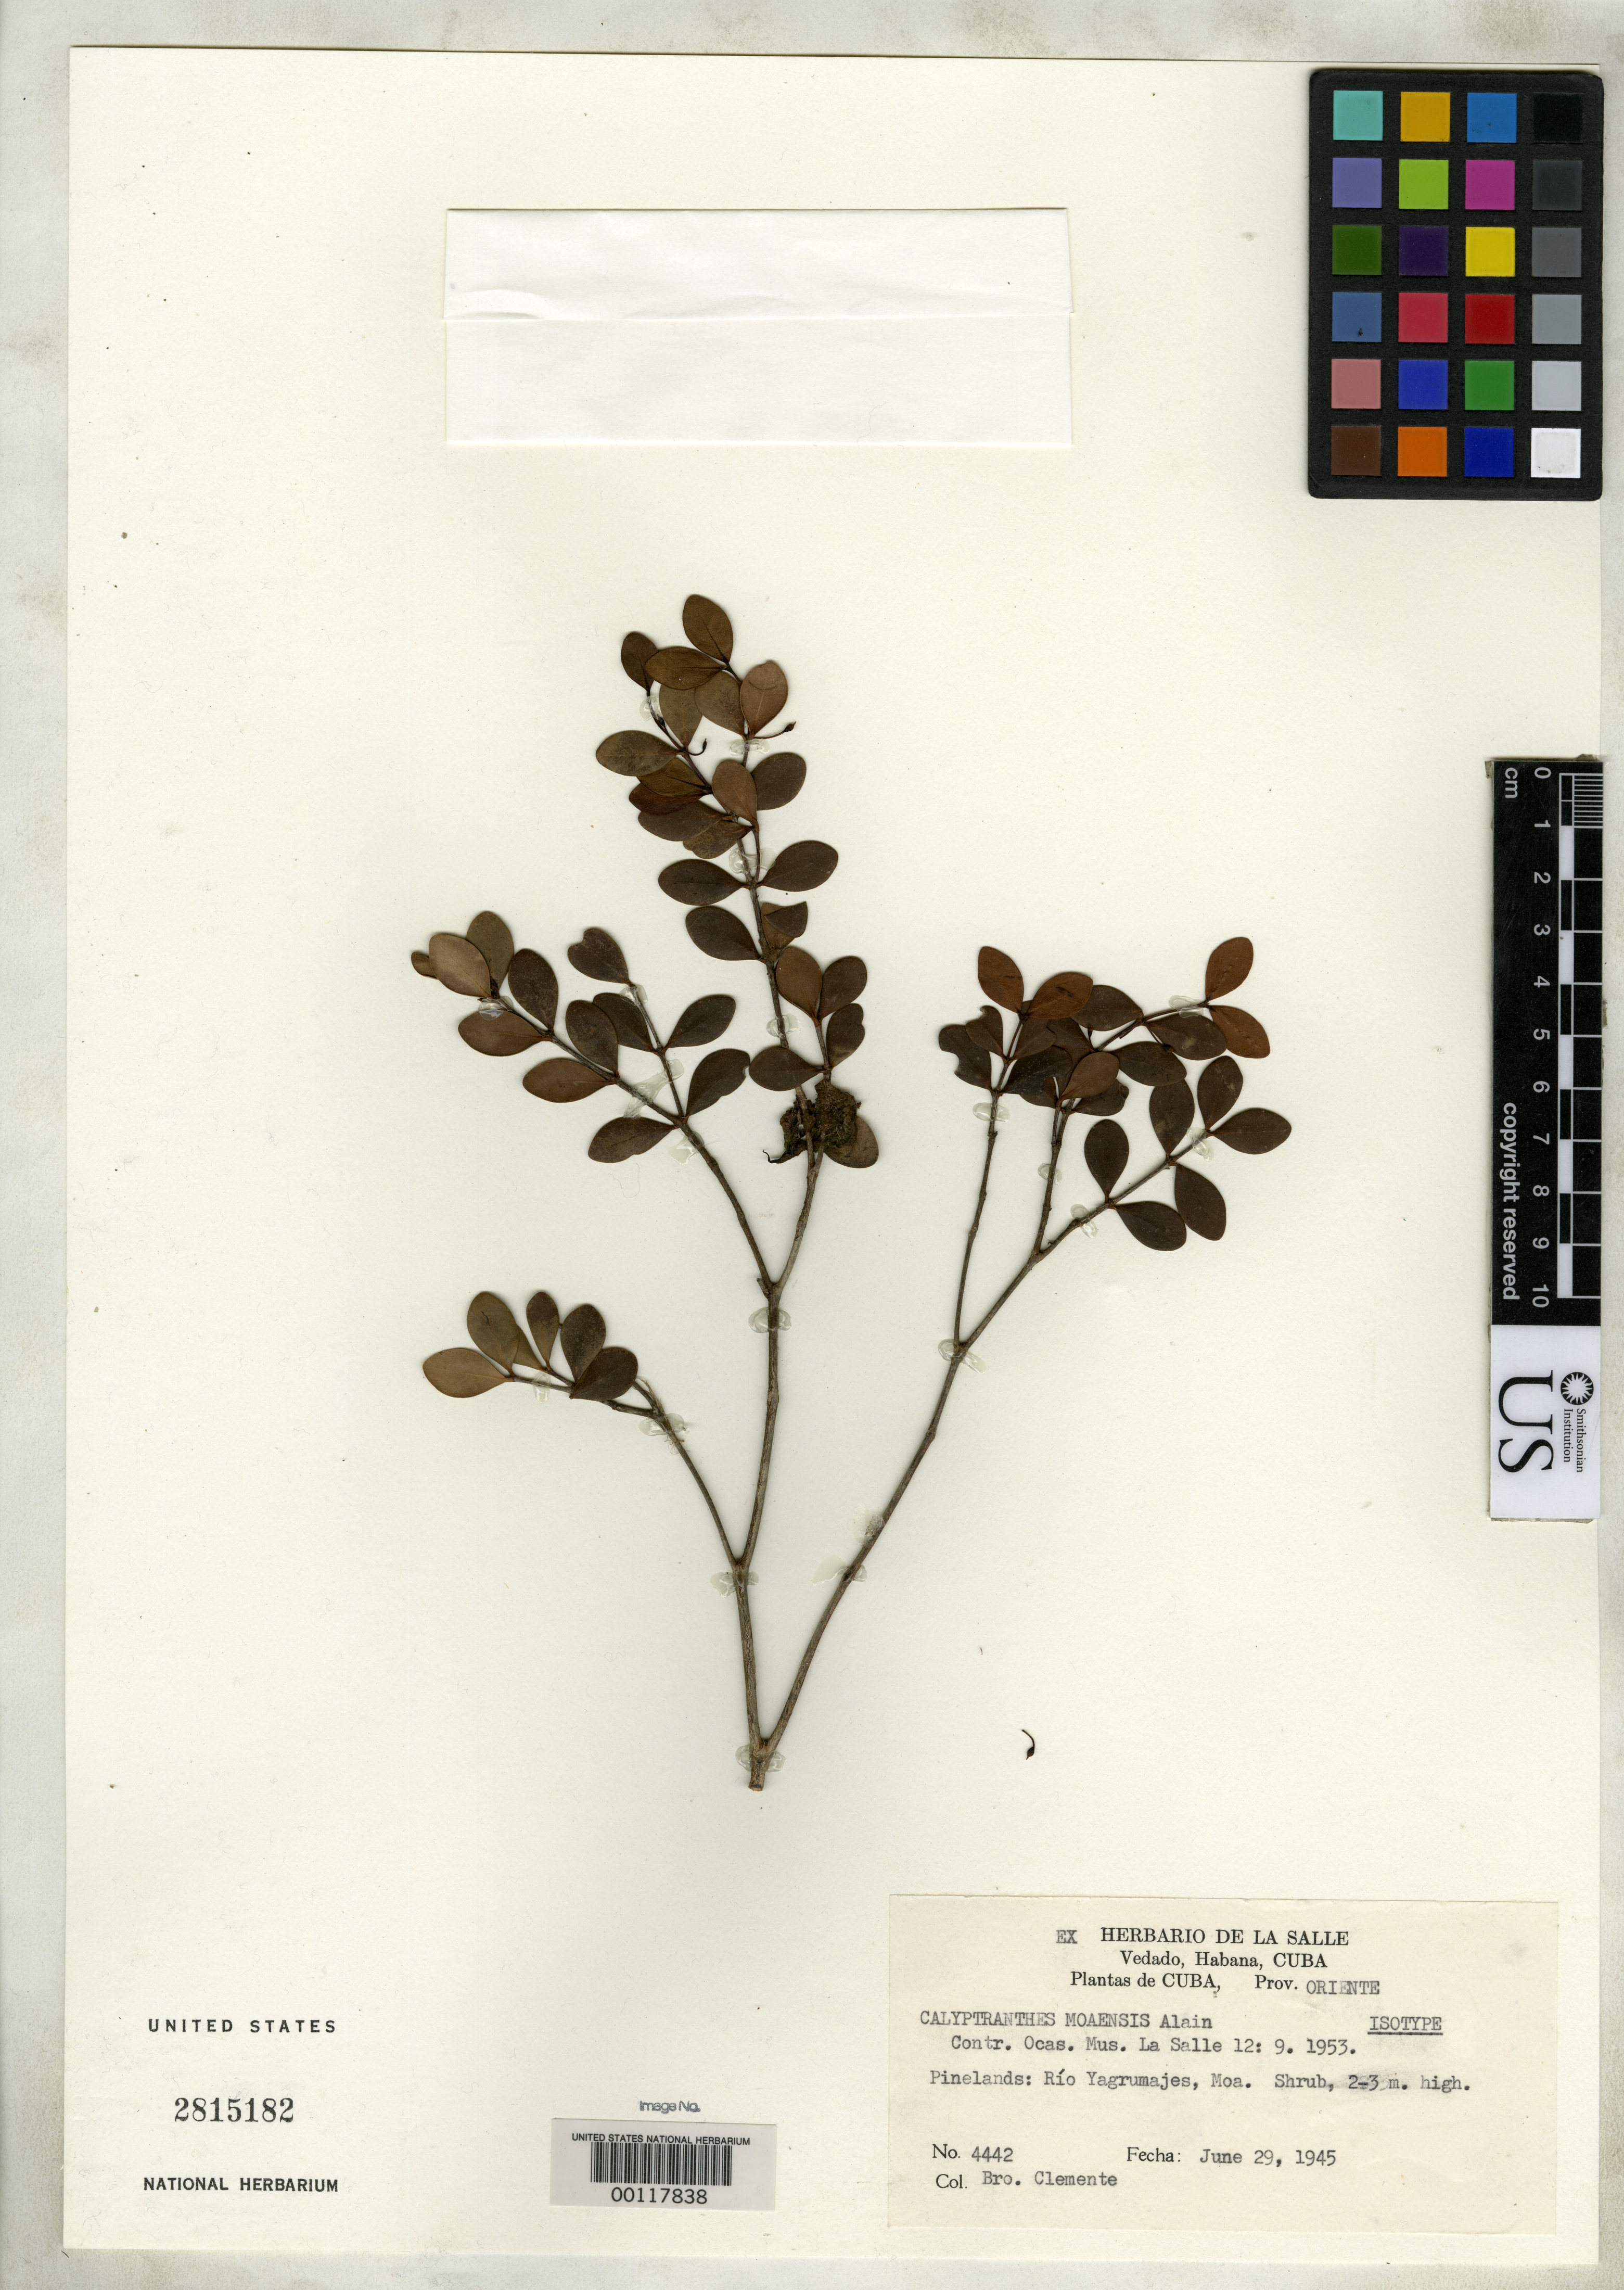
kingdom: Plantae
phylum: Tracheophyta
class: Magnoliopsida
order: Myrtales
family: Myrtaceae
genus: Calyptranthes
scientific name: Calyptranthes moaensis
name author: Alain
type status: Isotype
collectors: A. Clément Téteau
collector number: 4442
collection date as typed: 29 Jun 1945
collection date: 1945-06-29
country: Cuba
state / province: Oriente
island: Greater Antilles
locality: Rio Yagrumajes, Moa.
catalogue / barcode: US 2815182